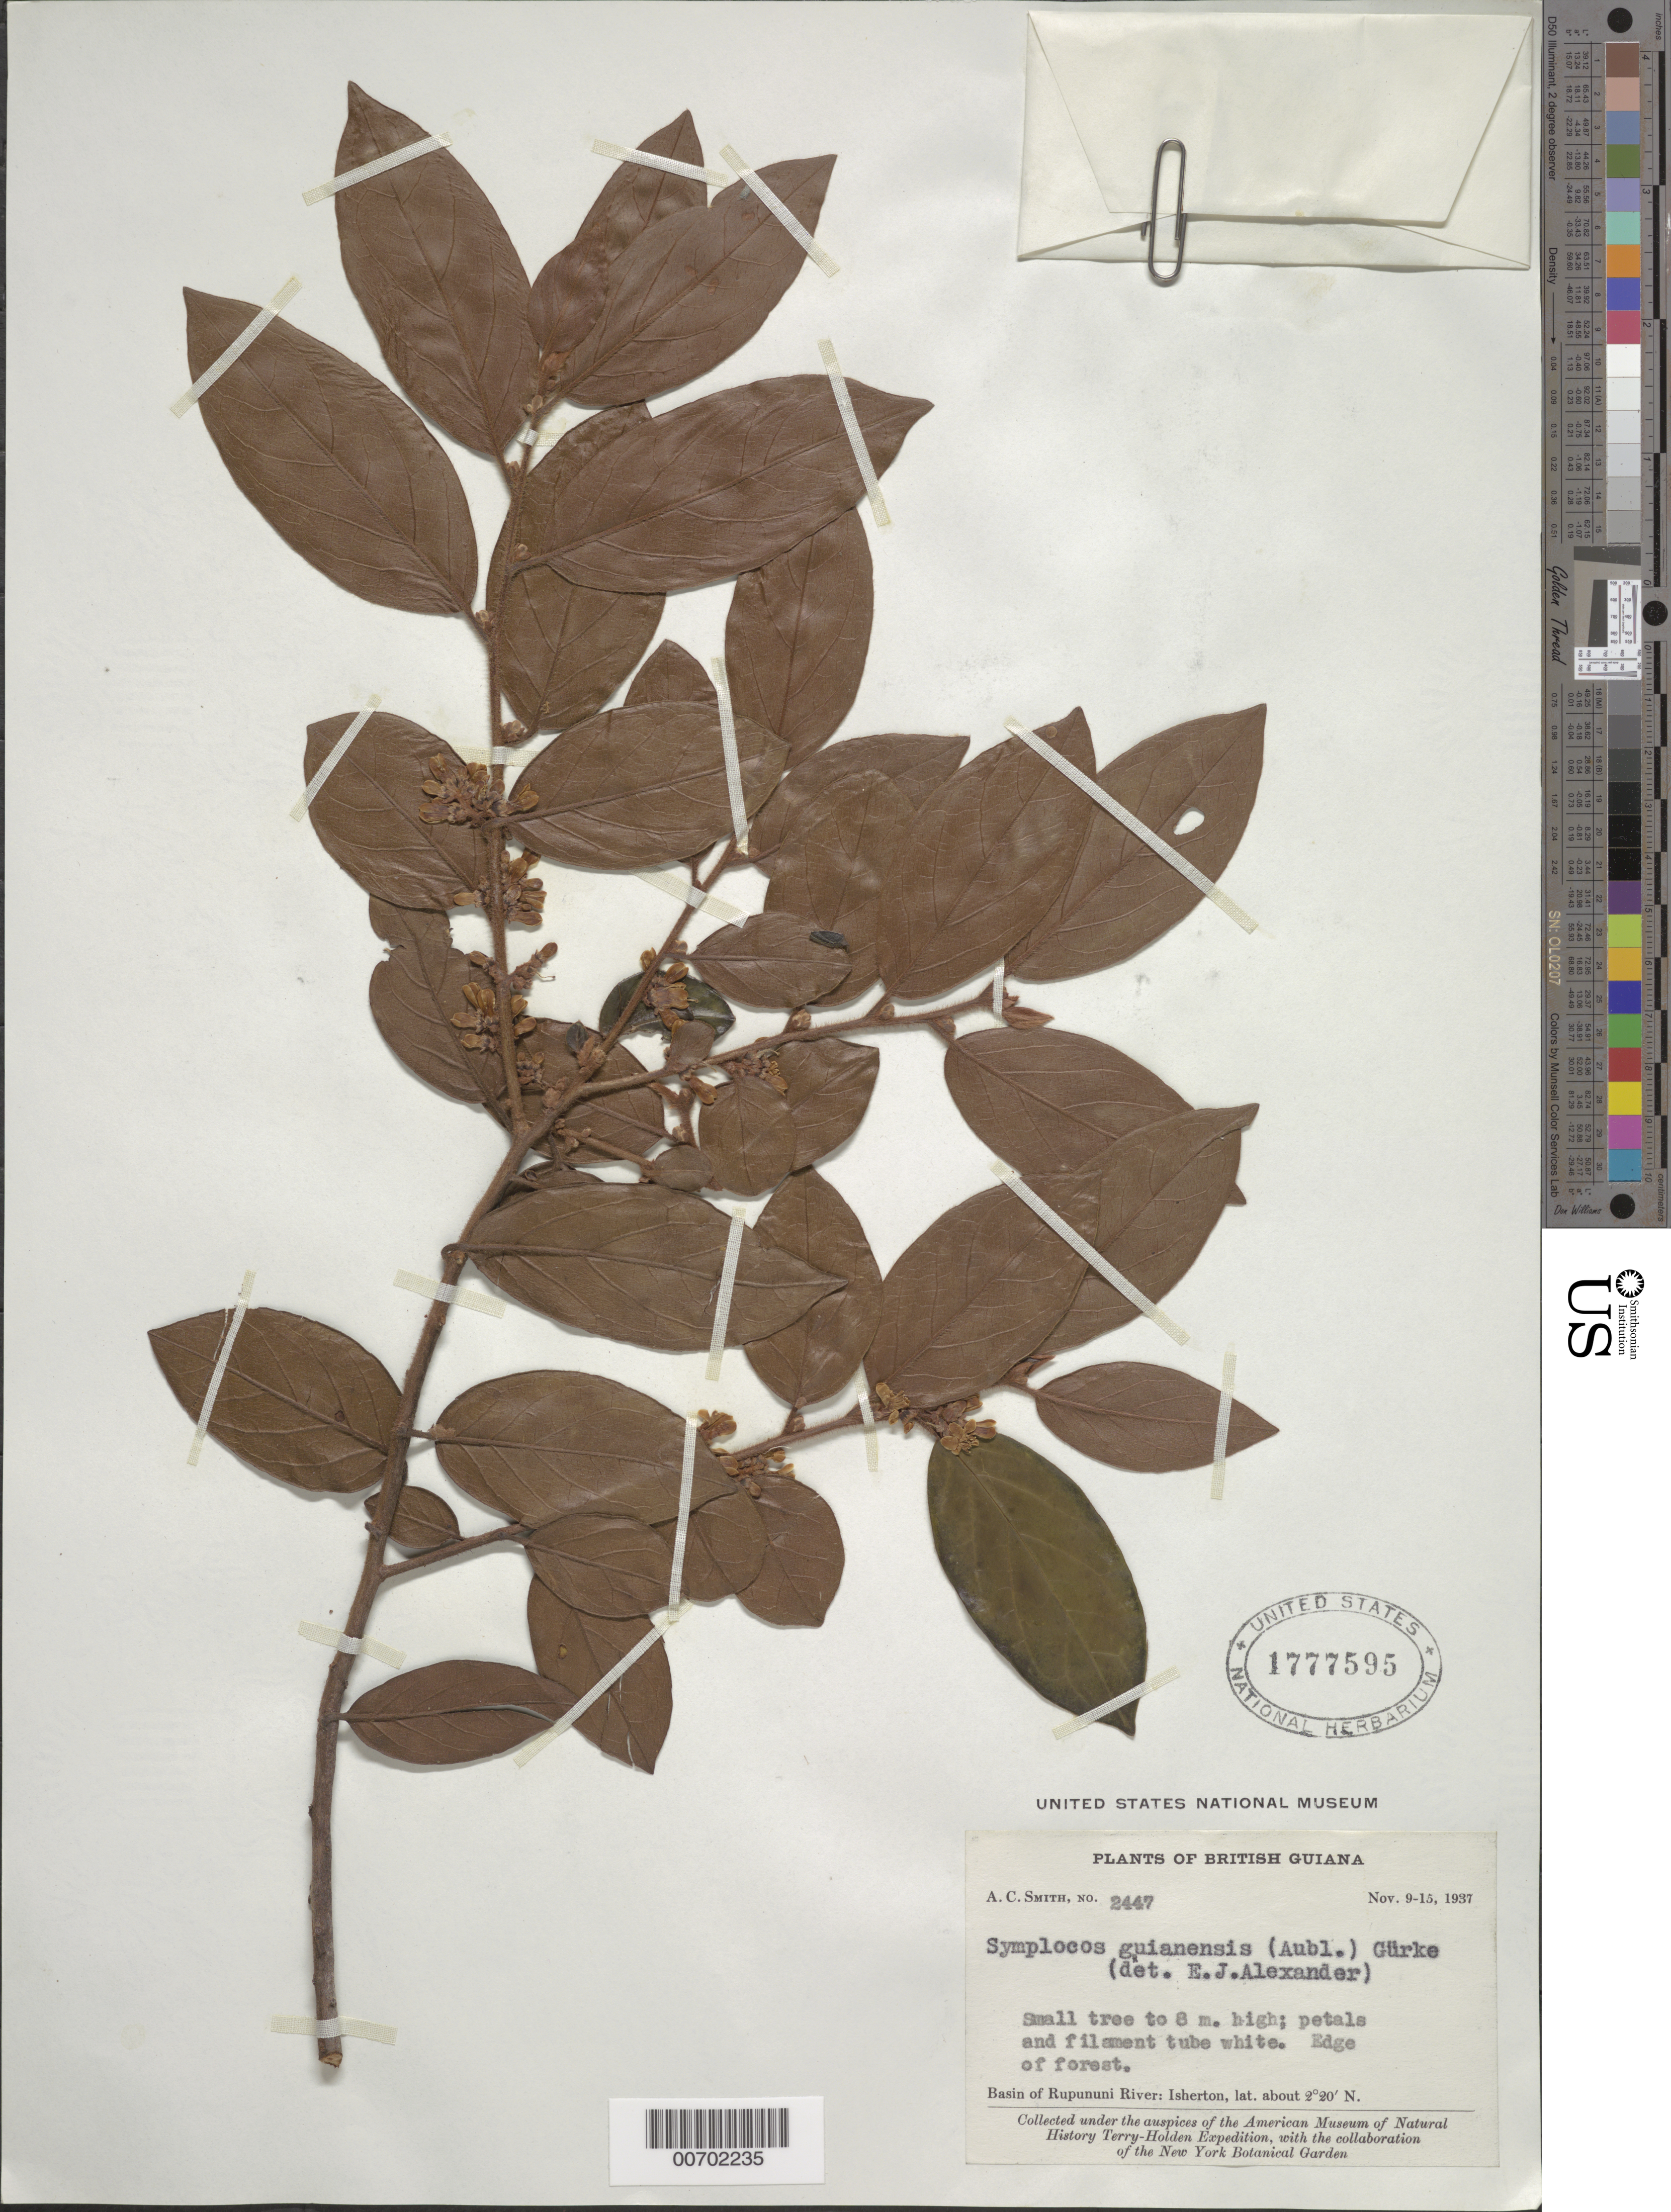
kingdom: Plantae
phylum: Tracheophyta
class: Magnoliopsida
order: Ericales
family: Symplocaceae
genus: Symplocos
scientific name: Symplocos guianensis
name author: (Aubl.) Gürke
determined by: Alexander, E. J.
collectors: A. C. Smith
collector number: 2447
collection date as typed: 9-Nov-37 to 15-Nov-37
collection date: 1937-11-09/1937-11-15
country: Guyana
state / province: U. Takutu-U. Essequibo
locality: Isherton, basin of Rupununi River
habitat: Edge of forest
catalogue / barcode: US 1777595